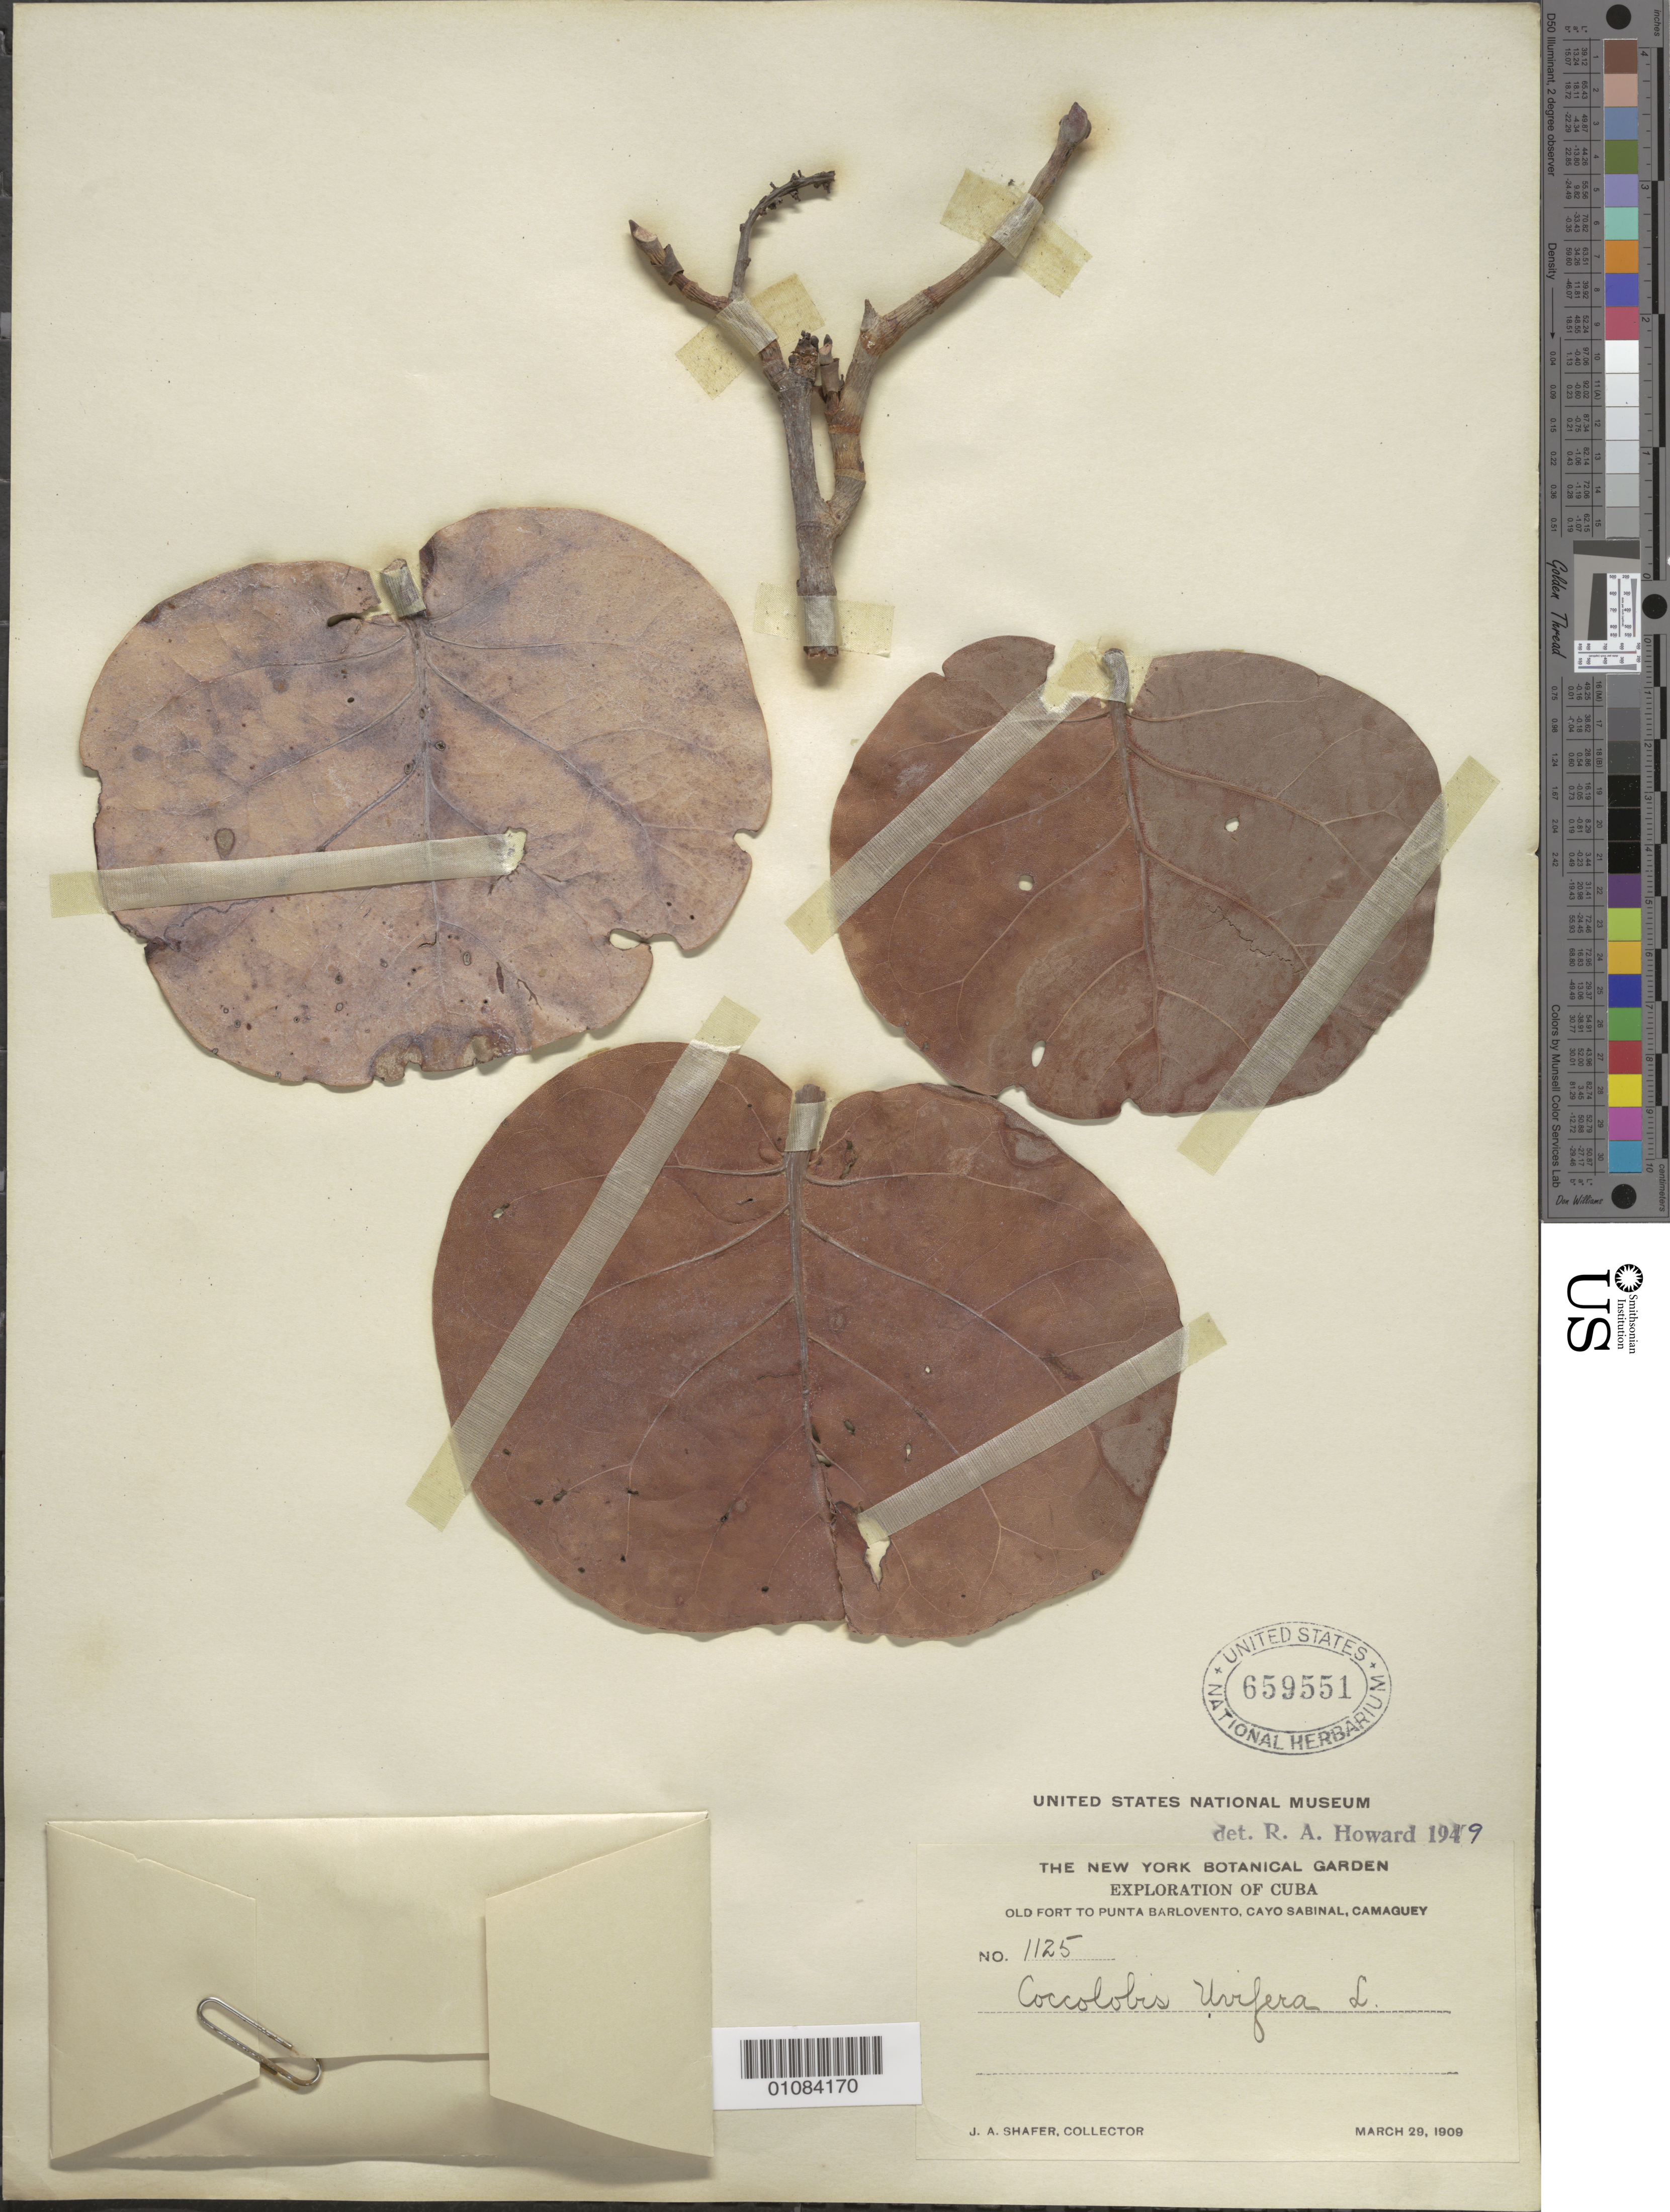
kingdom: Plantae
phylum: Tracheophyta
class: Magnoliopsida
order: Caryophyllales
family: Polygonaceae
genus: Coccoloba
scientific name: Coccoloba uviferiella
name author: Lundell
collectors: J. A. Shafer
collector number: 1125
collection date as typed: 29 Mar 1909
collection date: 1909-03-29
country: Cuba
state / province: Camagüey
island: Cuba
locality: Camaguey, Cayo Sabinal, Old Fort to Punta Barlovento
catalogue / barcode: US 659551